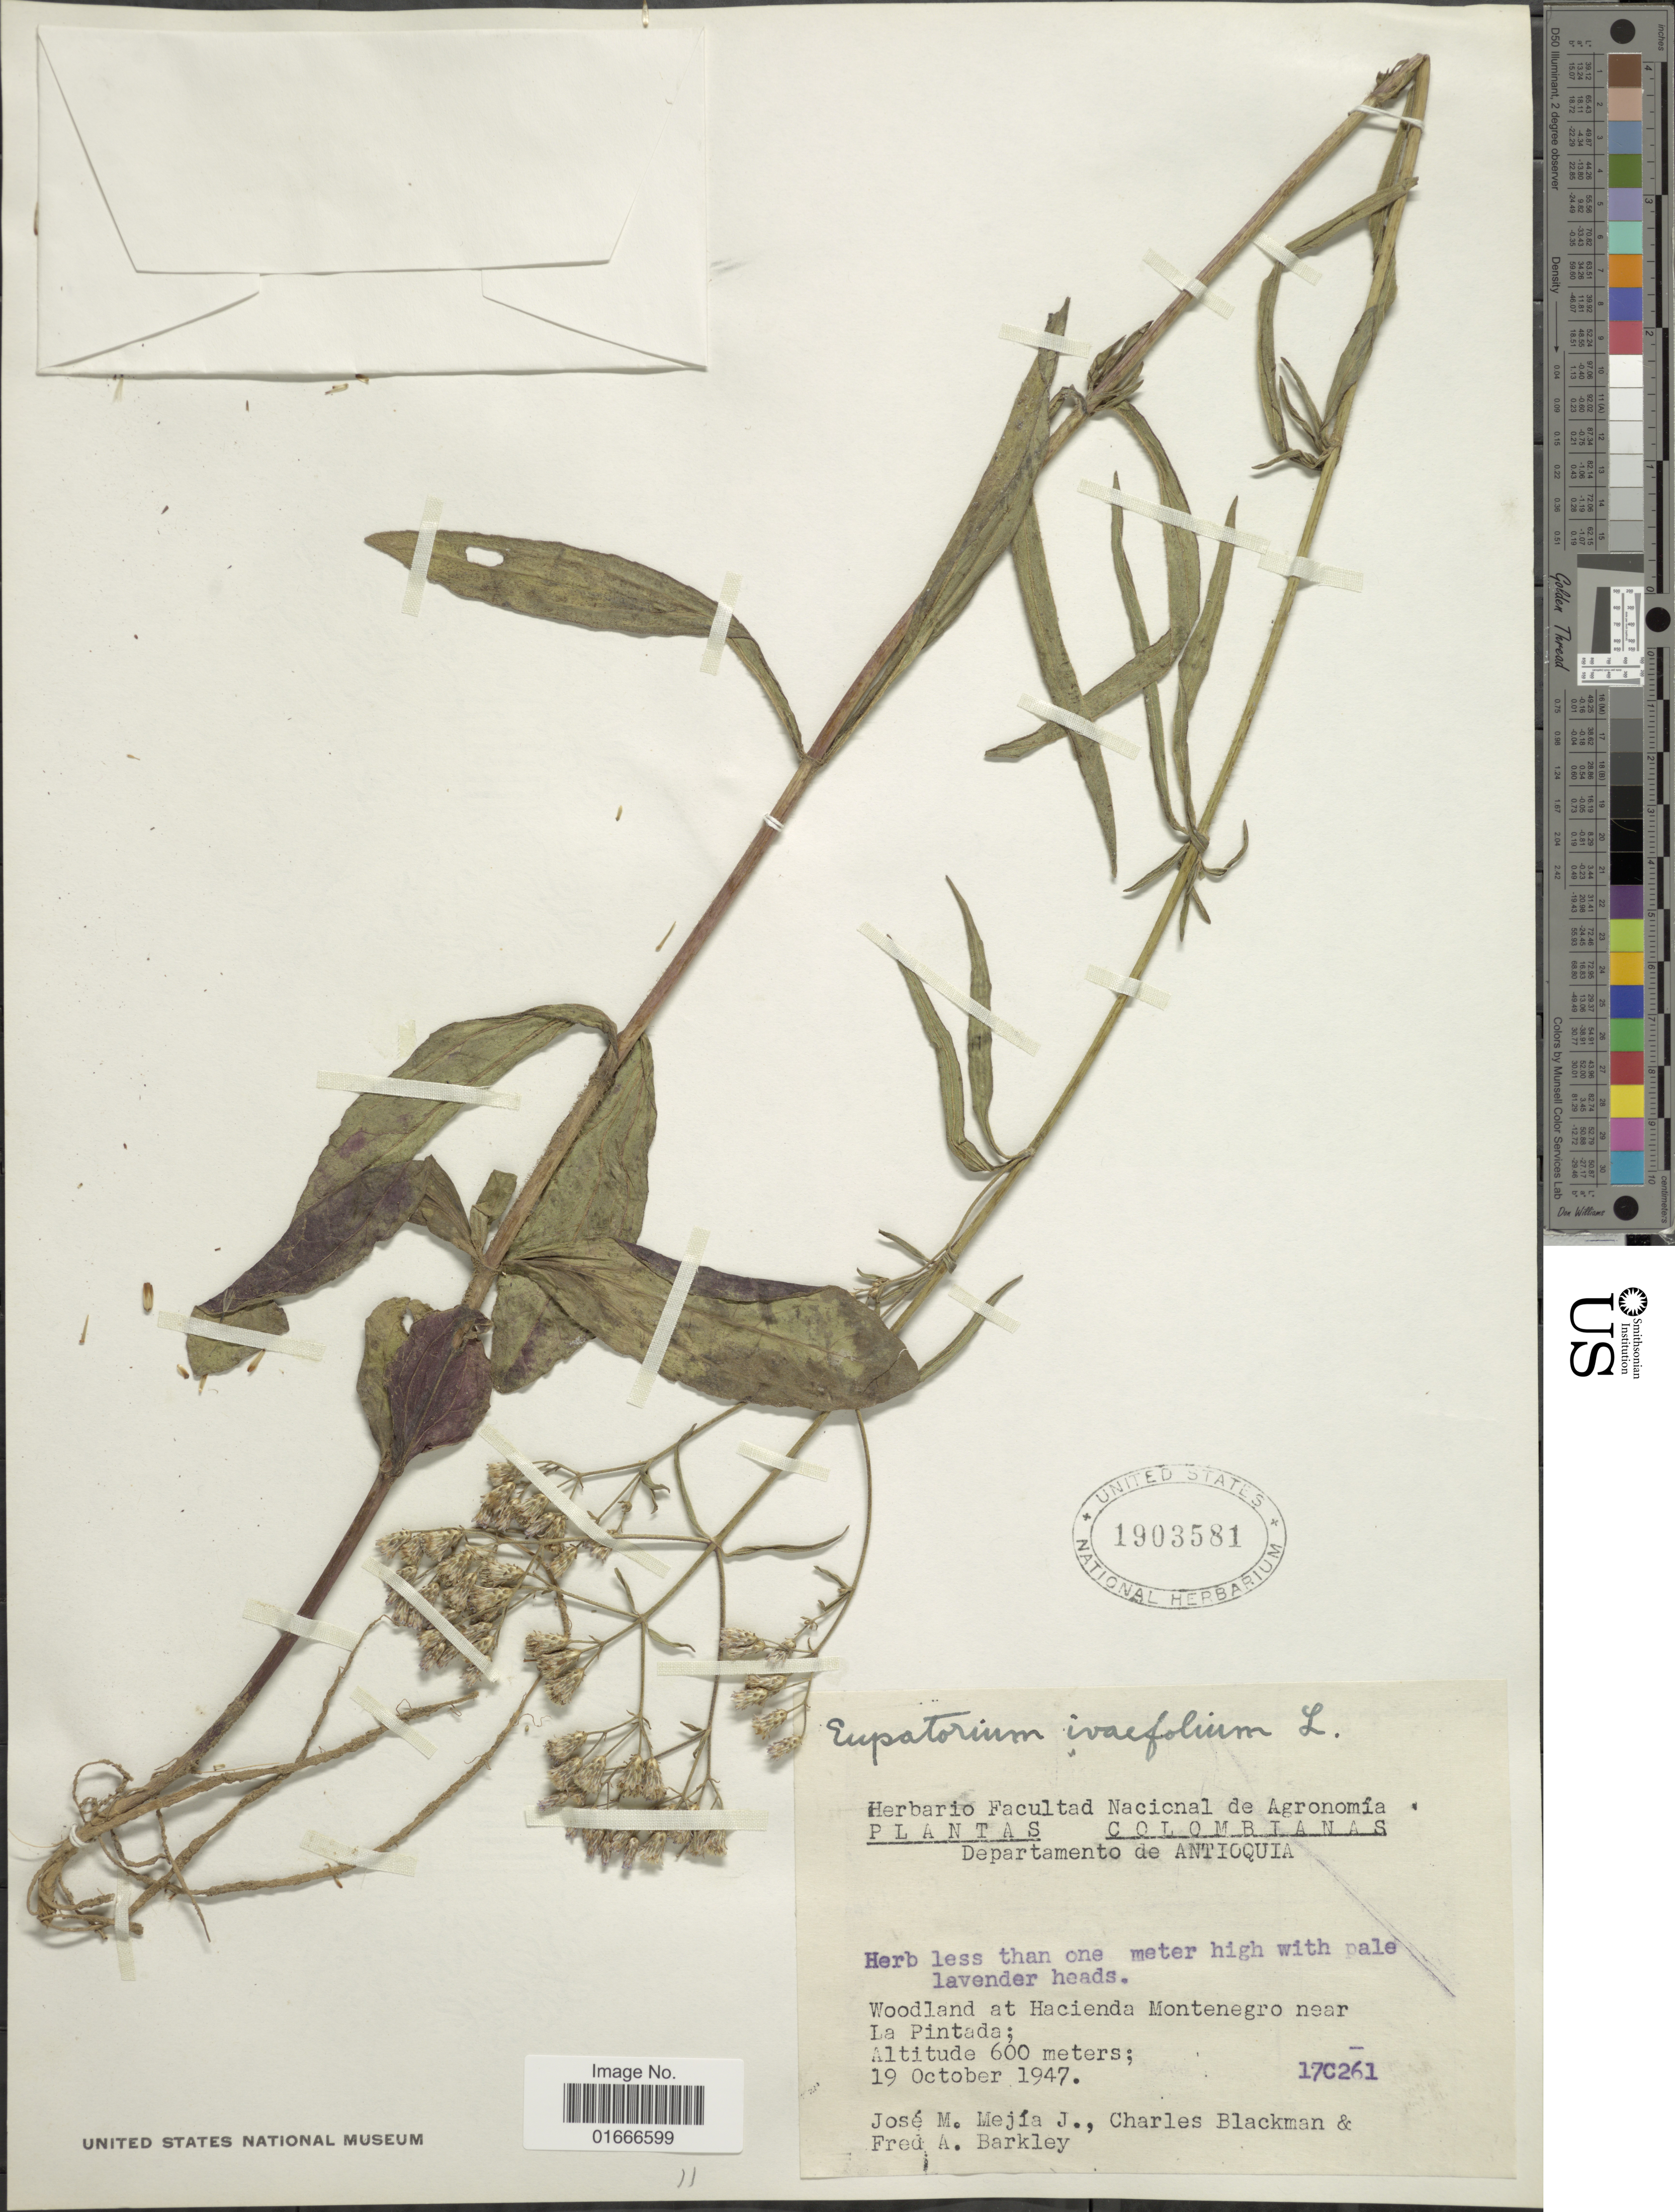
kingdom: Plantae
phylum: Tracheophyta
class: Magnoliopsida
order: Asterales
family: Asteraceae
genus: Chromolaena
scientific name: Chromolaena ivaefolia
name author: (L.) R.M. King & H. Rob.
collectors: J. M. Mejia Jaramillo, C. Blackman & F. A. Barkley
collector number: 170261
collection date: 1947-10-19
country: Colombia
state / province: Antioquia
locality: Woodland at Hacienda Montenegro near La Pintada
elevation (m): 600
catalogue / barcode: US 1903581